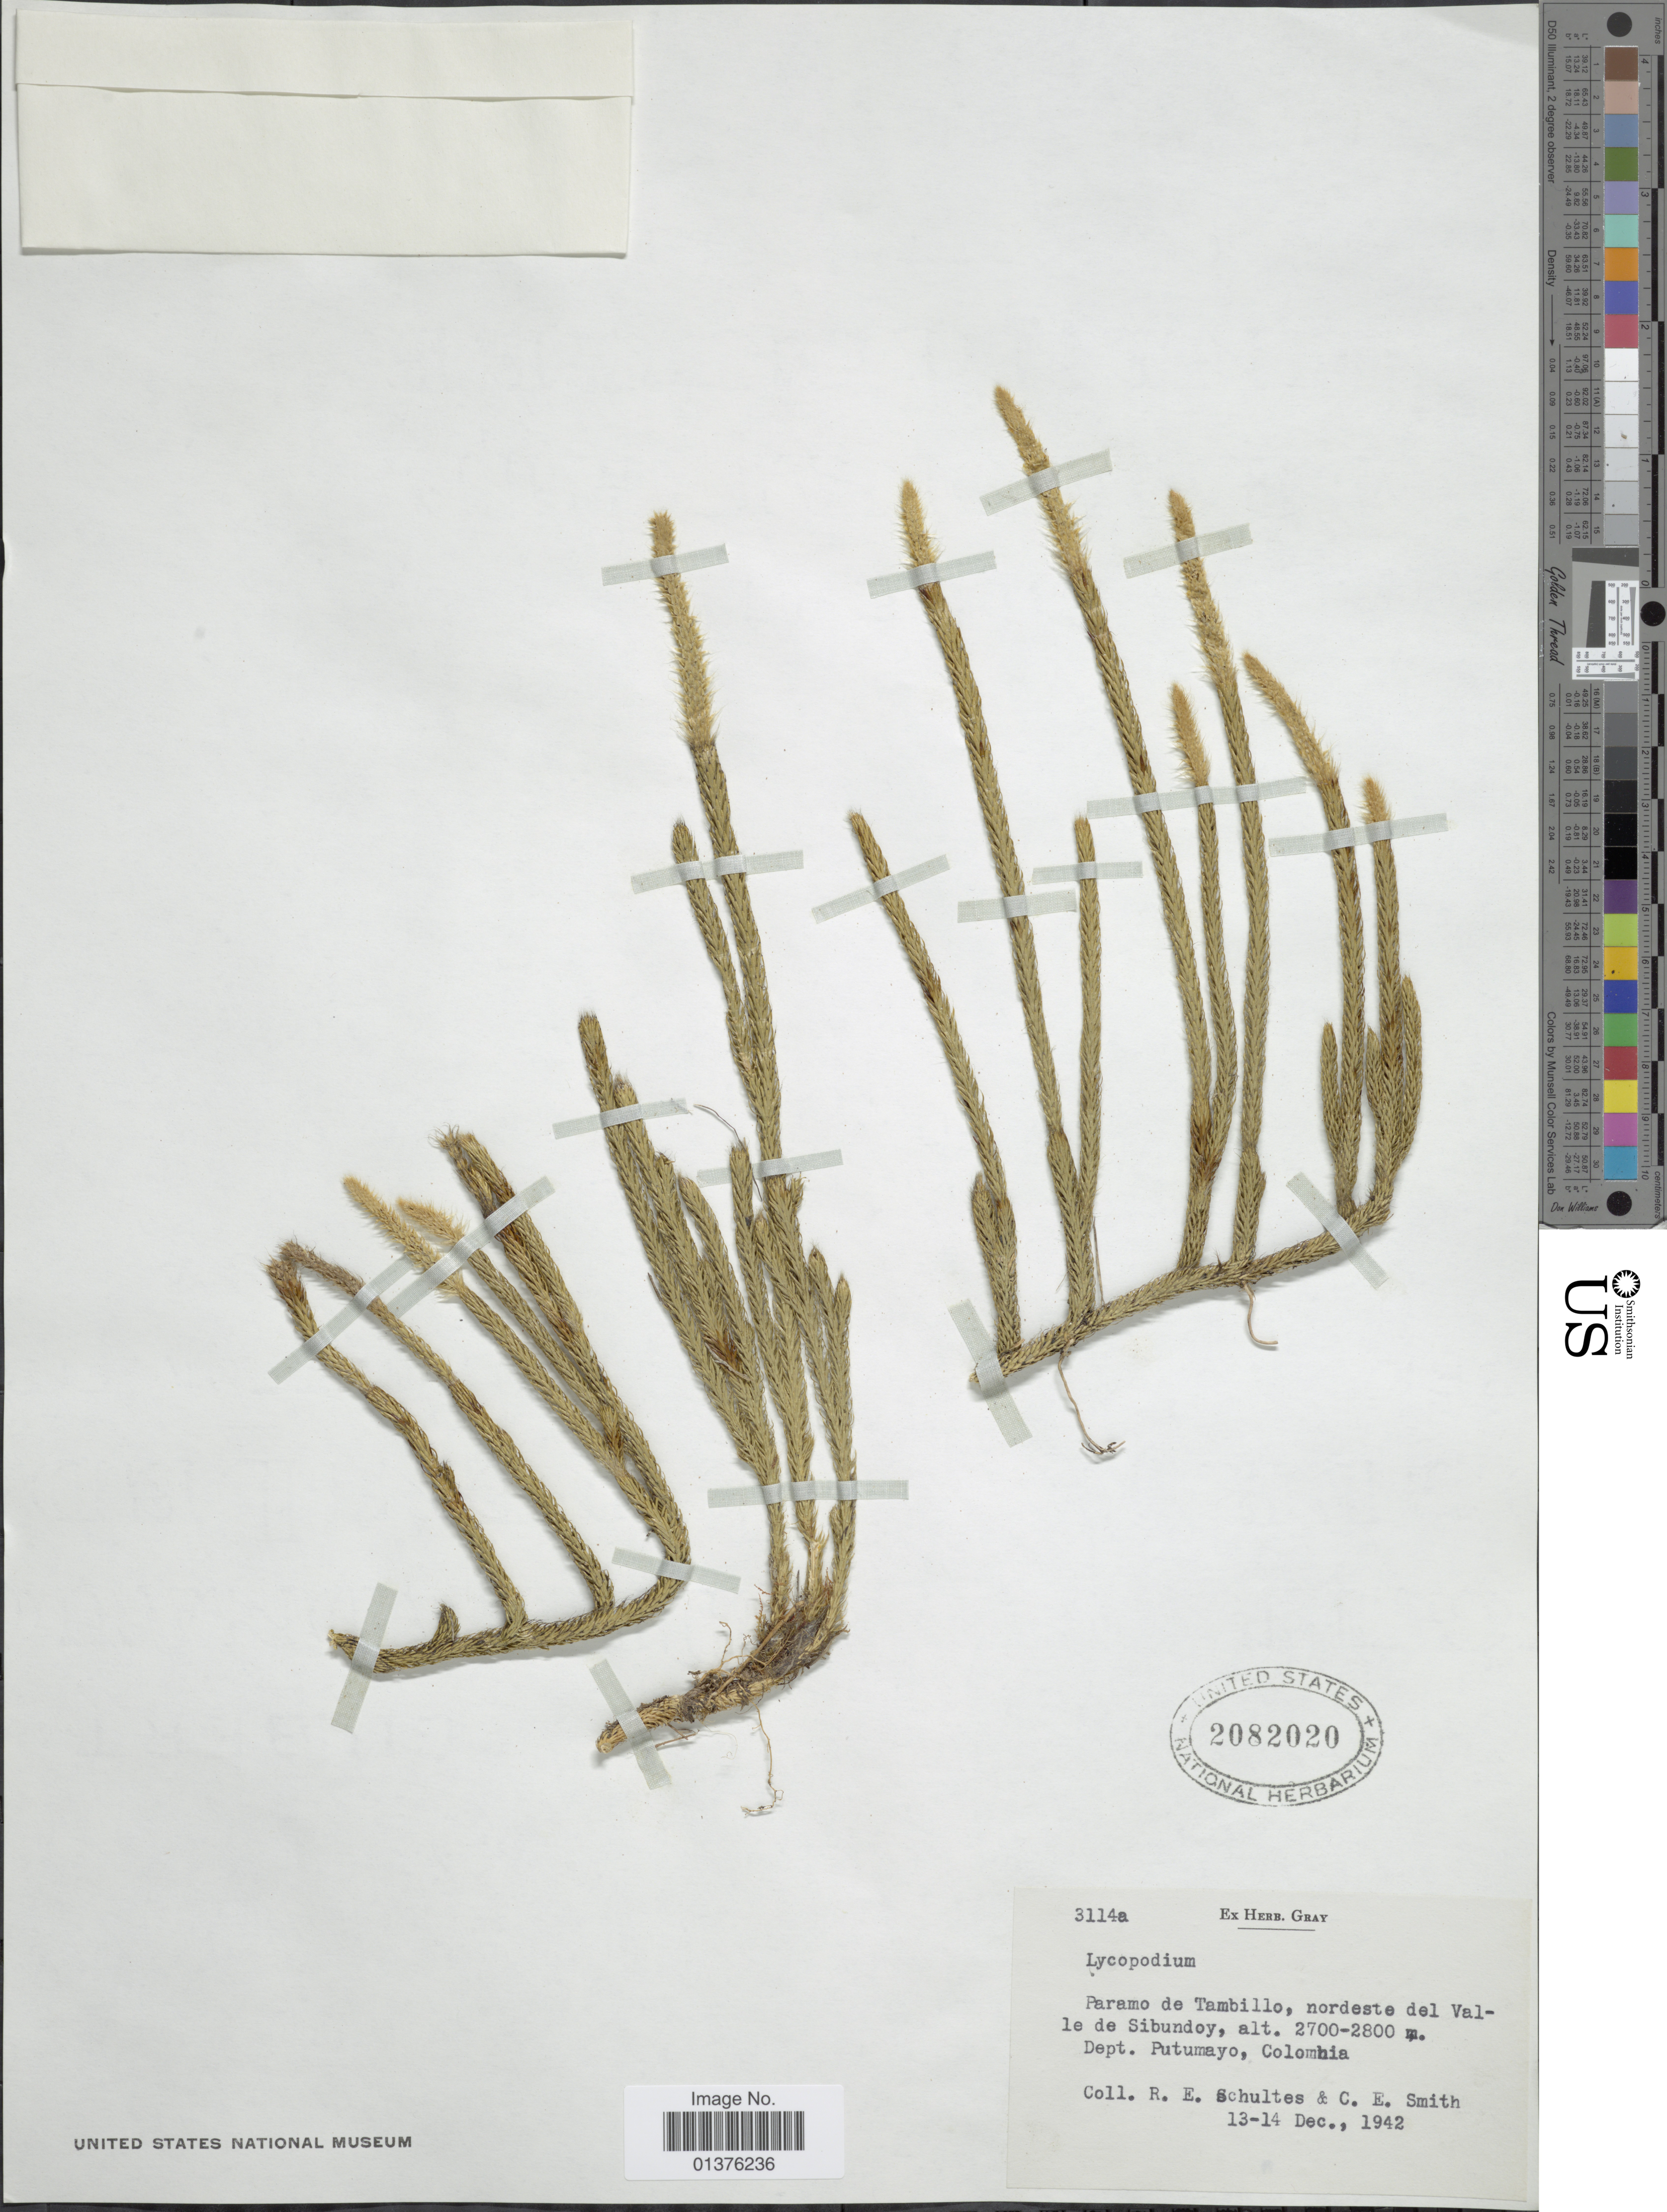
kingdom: Plantae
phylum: Tracheophyta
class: Lycopodiopsida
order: Lycopodiales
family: Lycopodiaceae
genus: Lycopodium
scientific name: Lycopodium clavatum subsp. contiguum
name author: (Klotzsch) B. Øllg.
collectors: R. E. Schultes & C. E. Smith Jr.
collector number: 3114a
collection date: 1942-12-13/1942-12-14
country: Colombia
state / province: Putumayo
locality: Paramo de Tambillo, nordeste del Valle de Sibundoy, Dept. Putumayo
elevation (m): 2700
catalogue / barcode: US 2082020